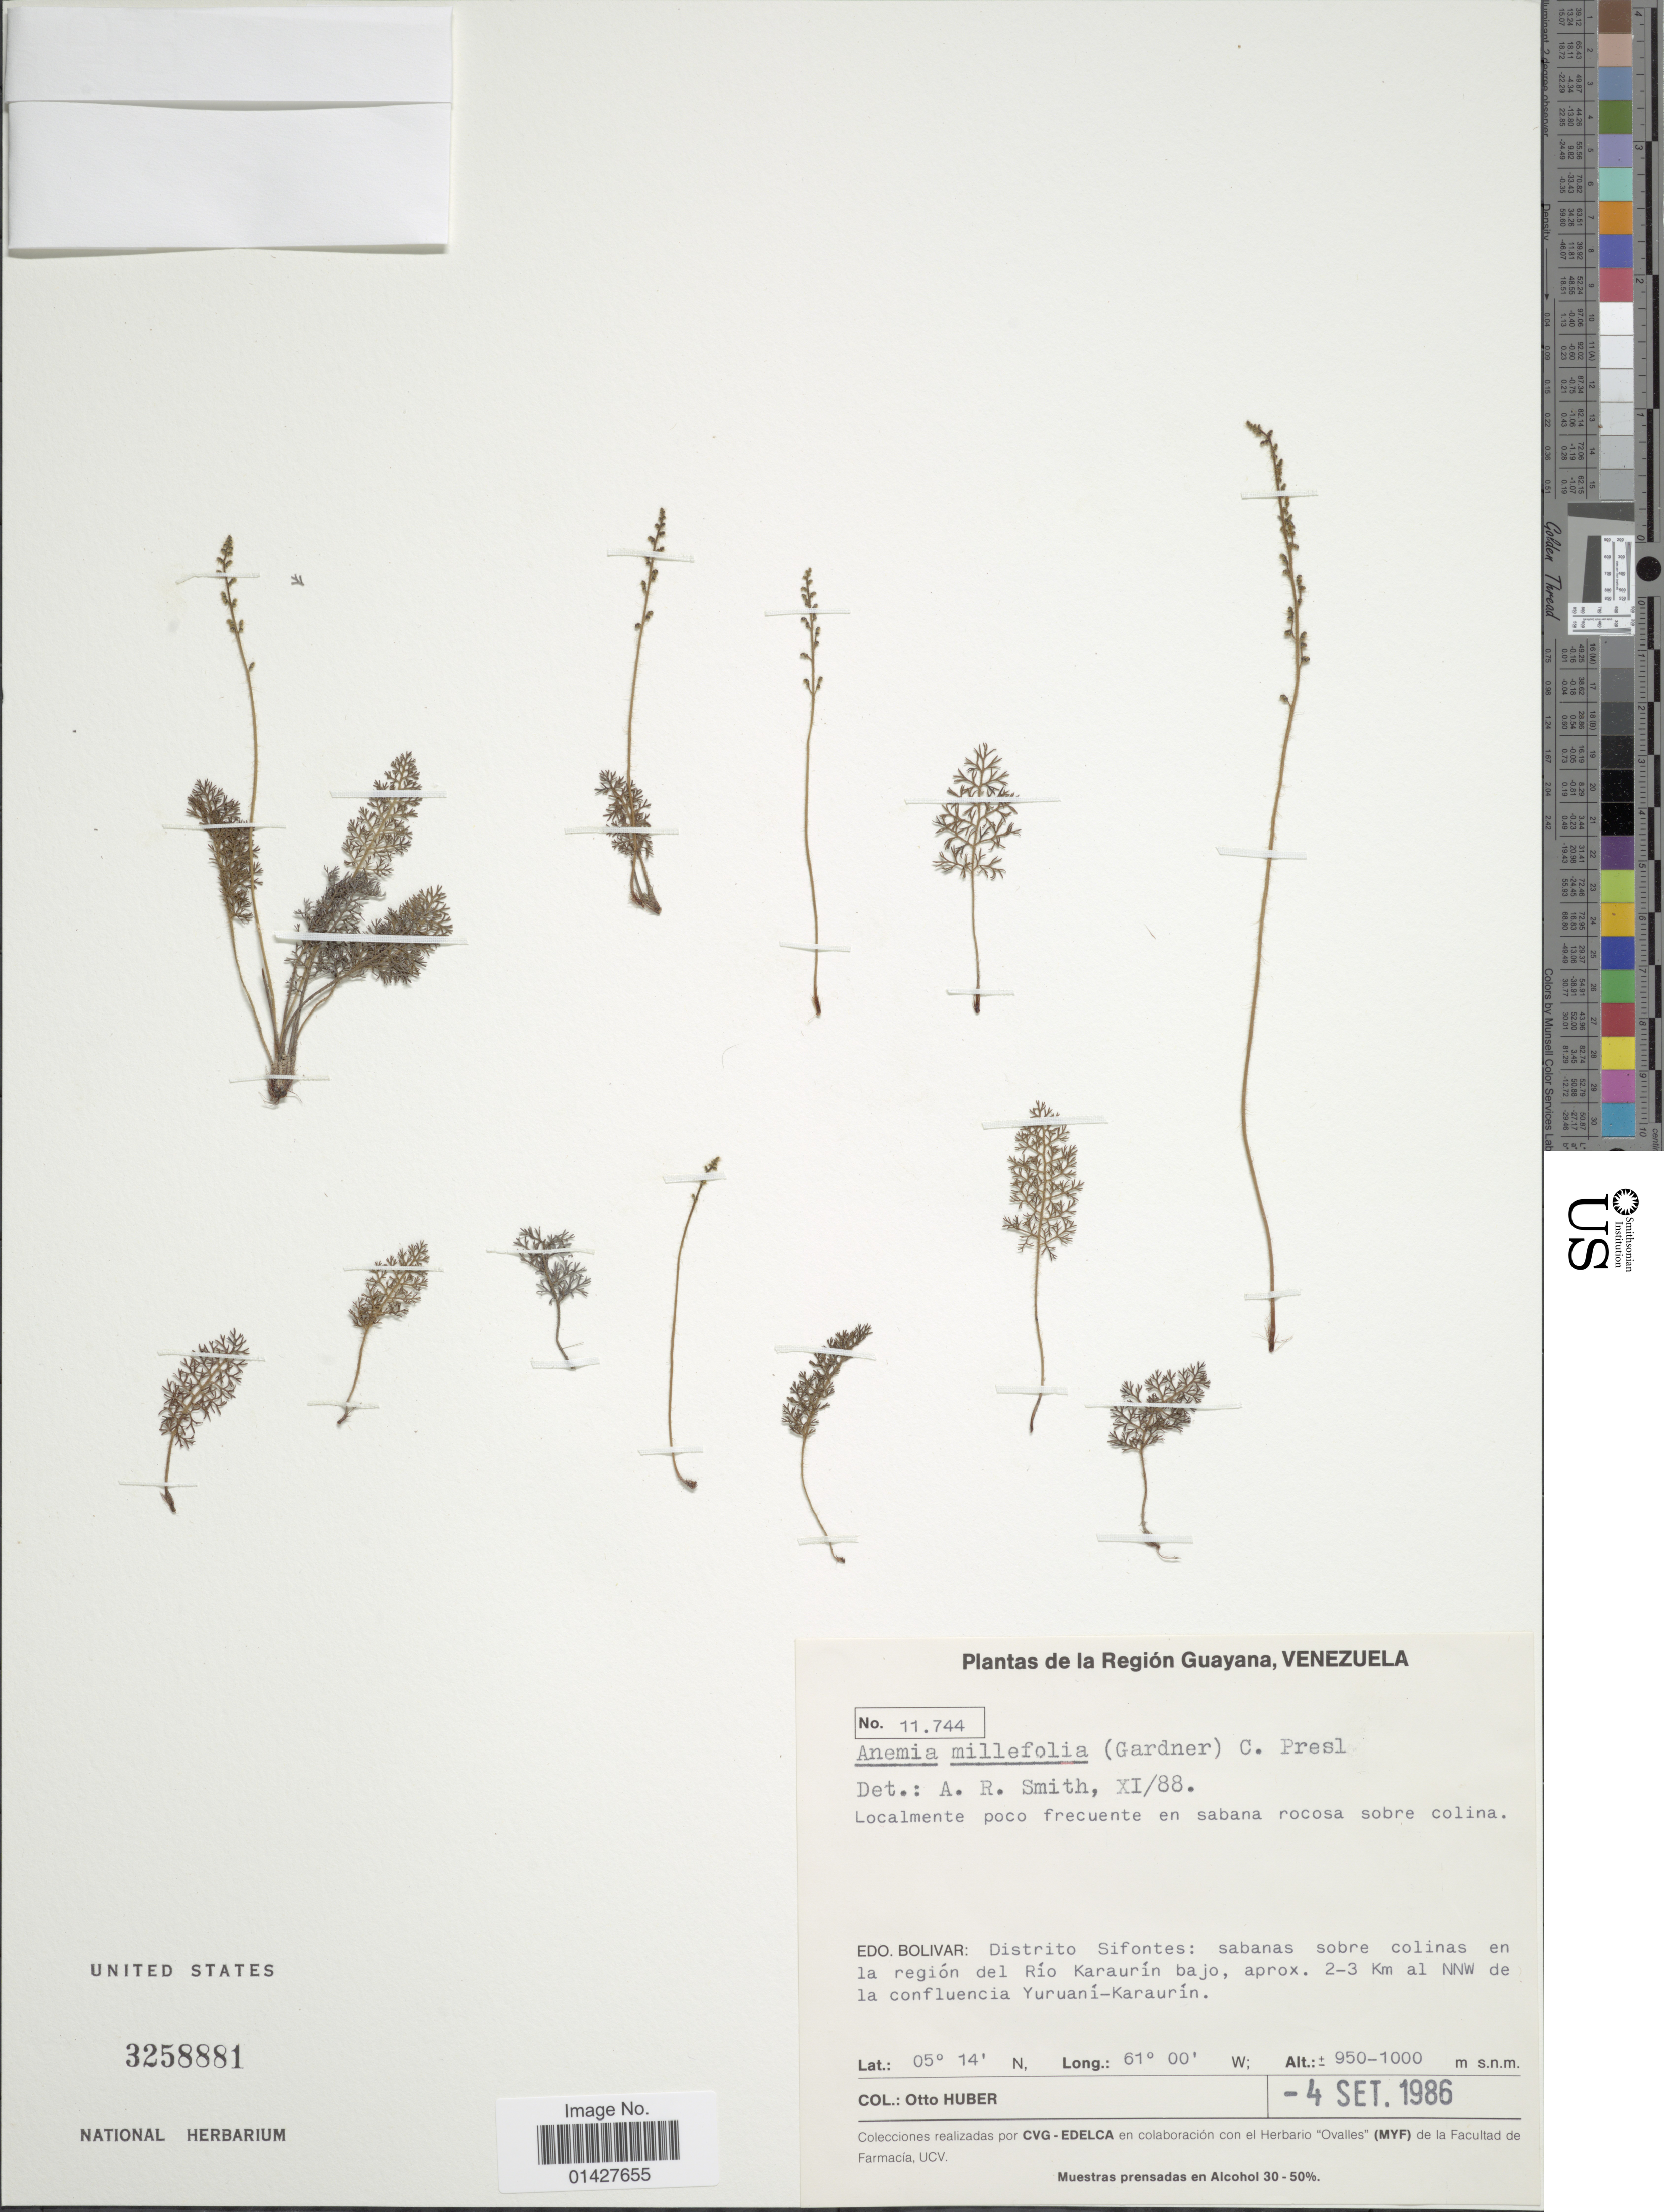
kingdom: Plantae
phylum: Tracheophyta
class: Polypodiopsida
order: Schizaeales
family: Anemiaceae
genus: Anemia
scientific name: Anemia millefolia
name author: (Gardner) C. Presl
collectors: O. Huber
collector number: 11744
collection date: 1986-09-04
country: Venezuela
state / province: Bolivar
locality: Distrito Sifontes: sabanas sobre colinas en la regió del Río Karaurín bajo, aprox. 2-3 Km al NNW de la Confluencia Yuruní-Karaurín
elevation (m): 950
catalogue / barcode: US 3258881